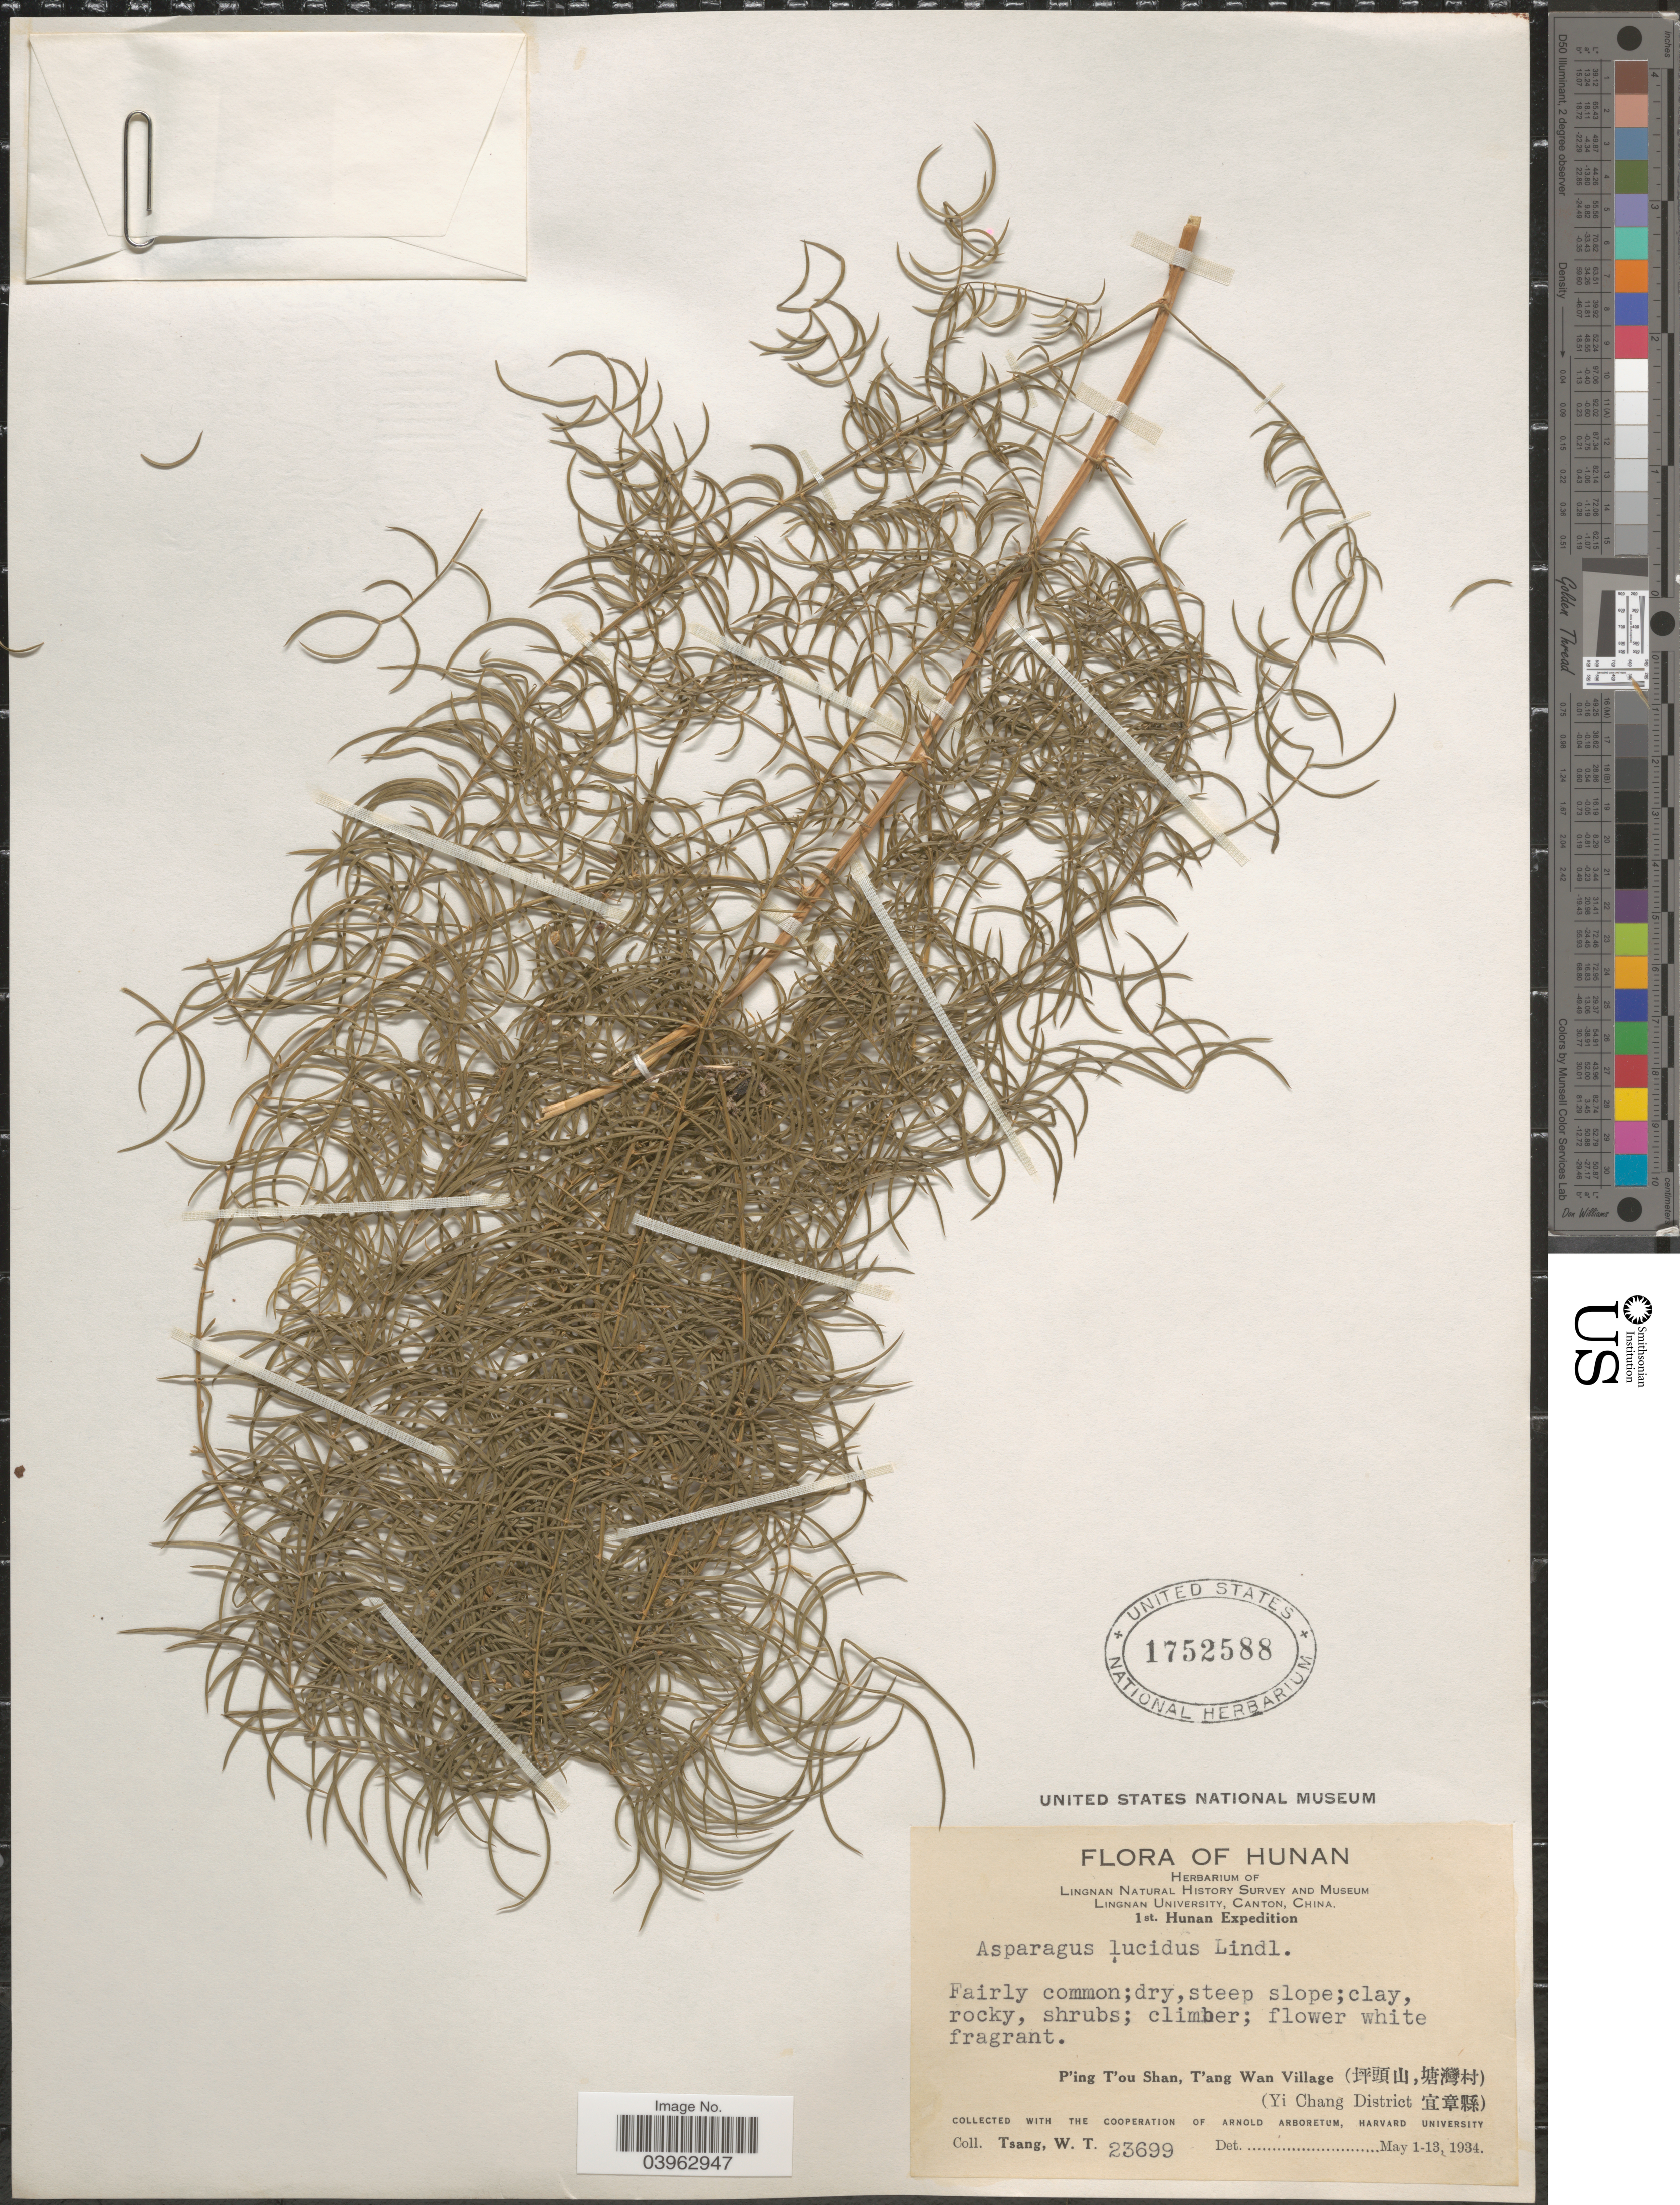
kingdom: Plantae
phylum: Tracheophyta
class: Liliopsida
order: Asparagales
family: Asparagaceae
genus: Asparagus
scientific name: Asparagus lucidus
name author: Lindl.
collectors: W. T. Tsang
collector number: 23699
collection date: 1934-05-01/1934-05-13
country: China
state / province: Hunan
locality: P'ing T'ou Shan, T'ang Wan Village (X) (Yi Chang District, X).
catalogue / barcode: US 1752588